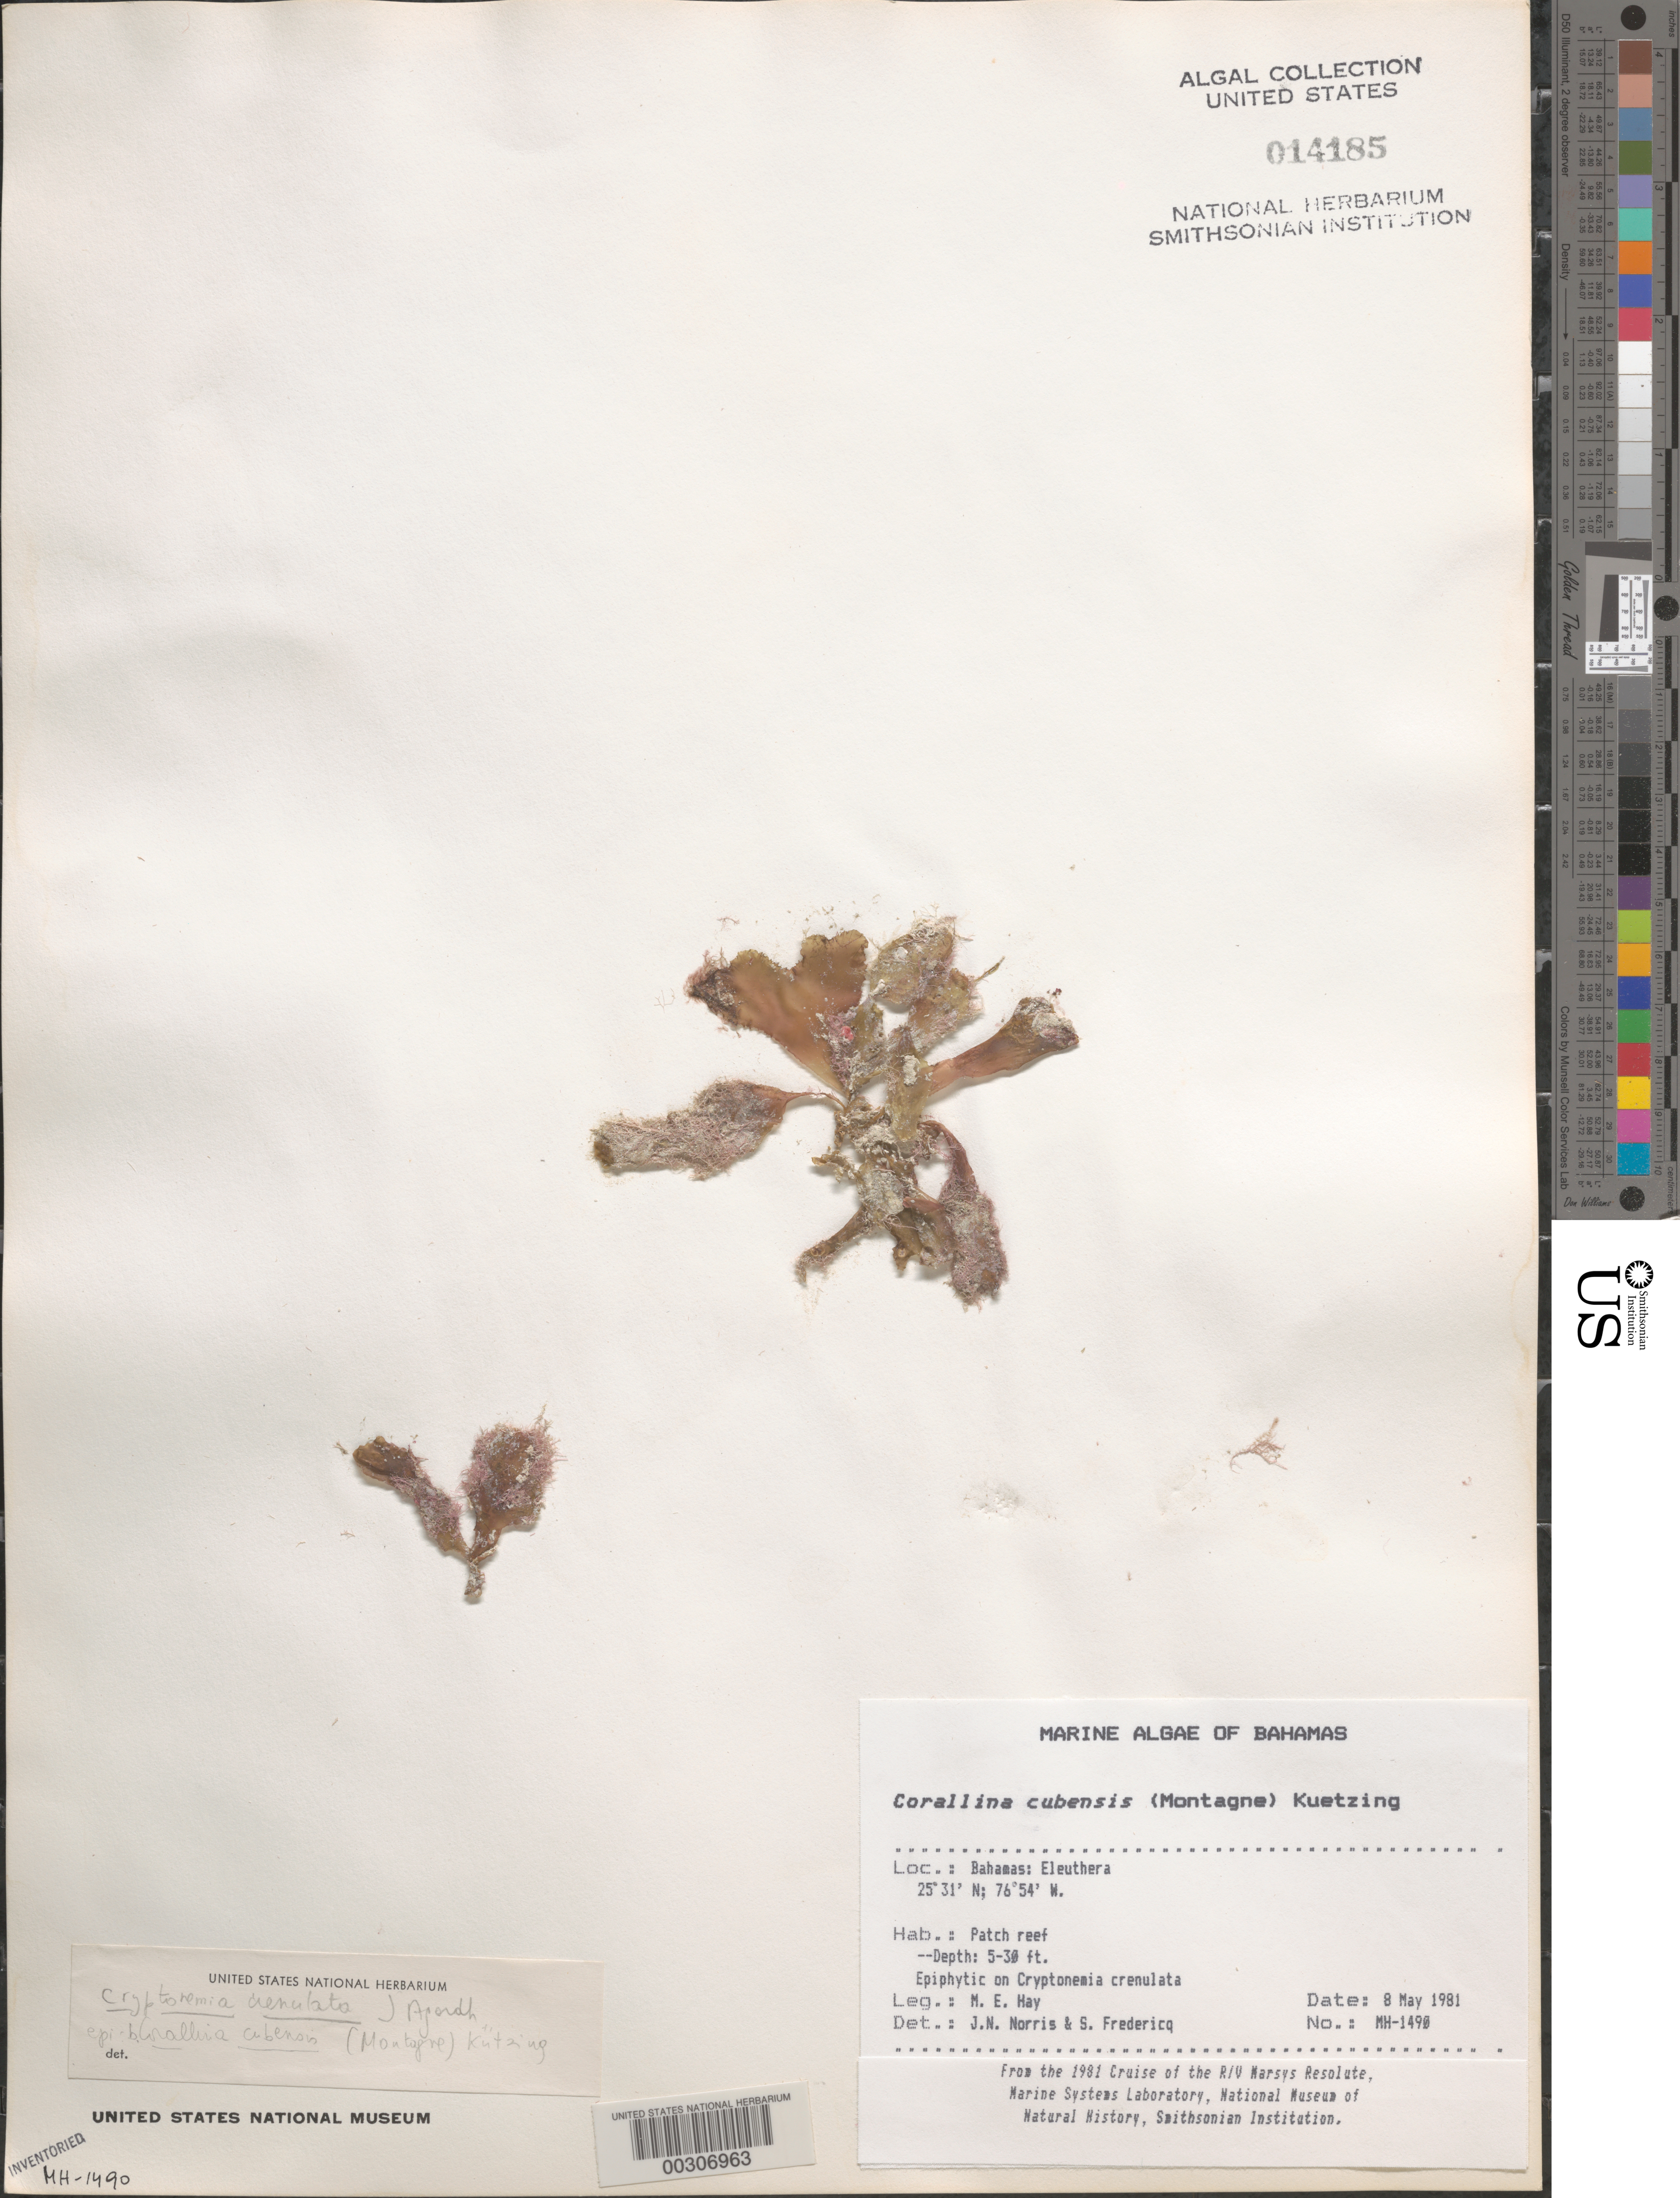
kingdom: Plantae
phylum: Rhodophyta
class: Florideophyceae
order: Corallinales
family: Corallinaceae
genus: Jania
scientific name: Jania cubensis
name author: Mont. ex Kütz.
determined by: Algae name updating Project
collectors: M. E. Hay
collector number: MEH-1490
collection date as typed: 08 May 1981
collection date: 1981-05-08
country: Bahamas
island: Eleuthera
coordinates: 23 31 N, 78 54 W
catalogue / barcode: US 14185